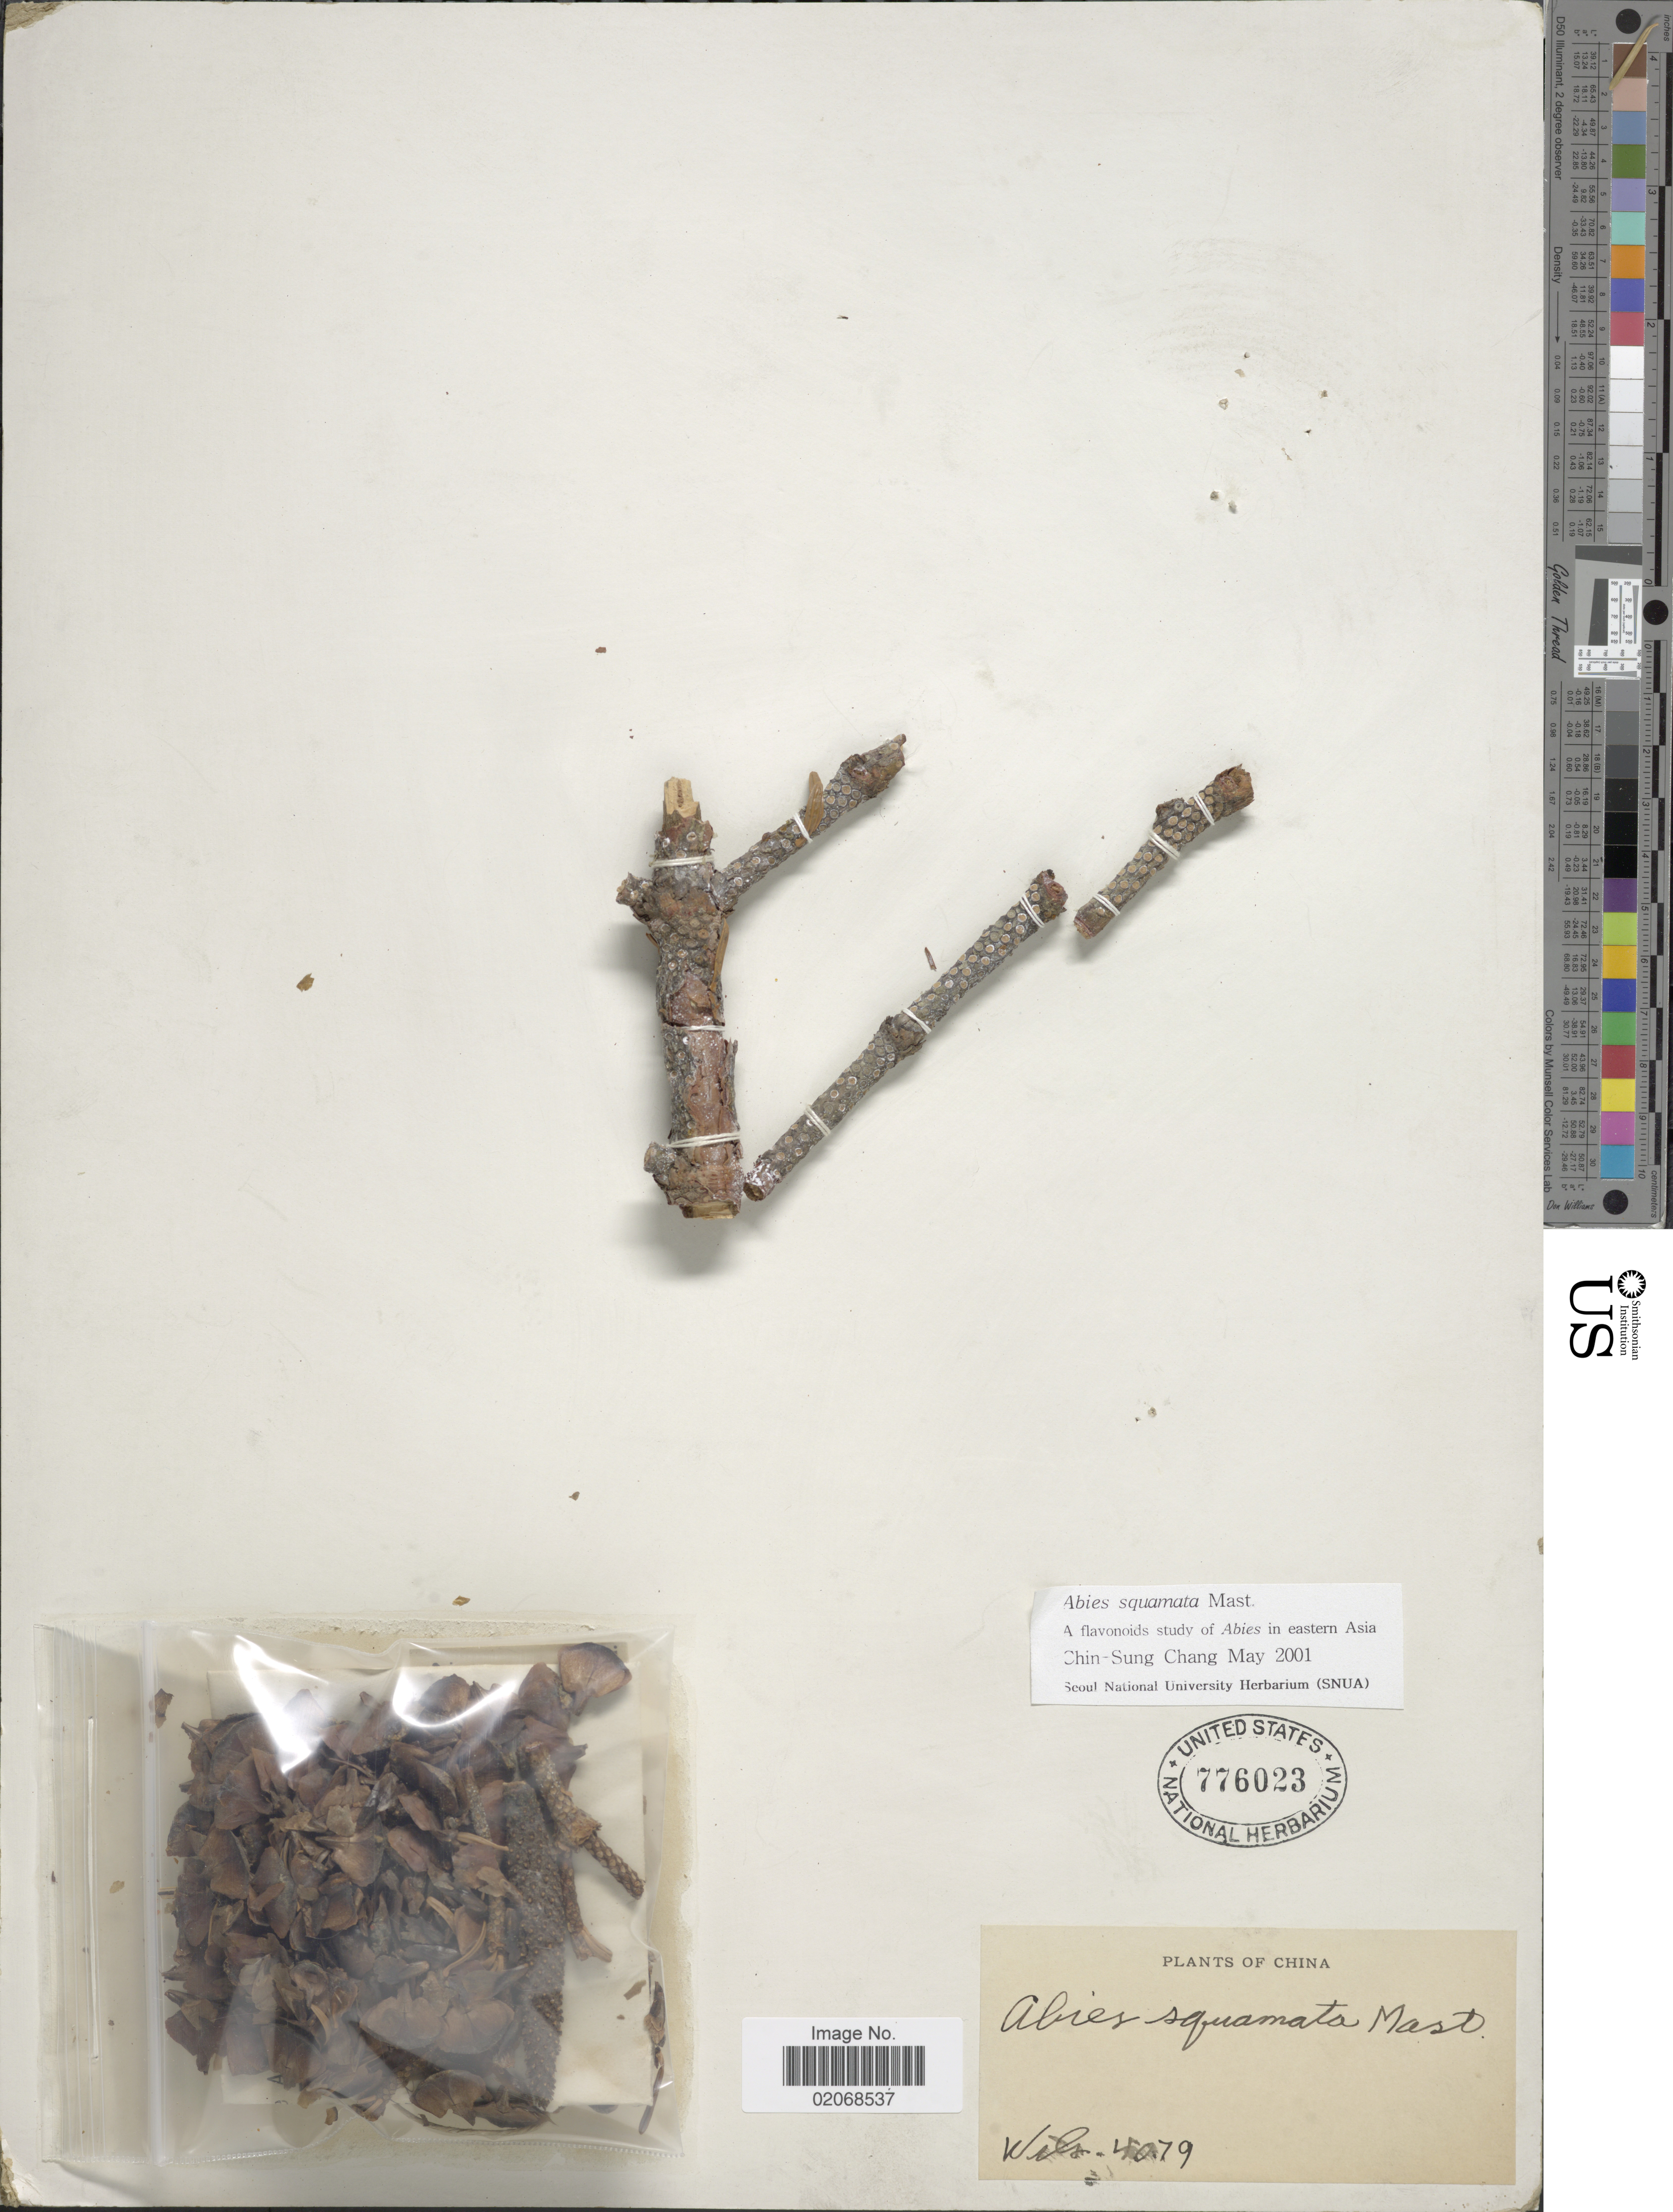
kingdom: Plantae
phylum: Tracheophyta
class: Pinopsida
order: Pinales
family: Pinaceae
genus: Abies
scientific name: Abies squamata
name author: Mast.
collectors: Wils.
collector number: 4079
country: China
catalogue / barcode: US 776023